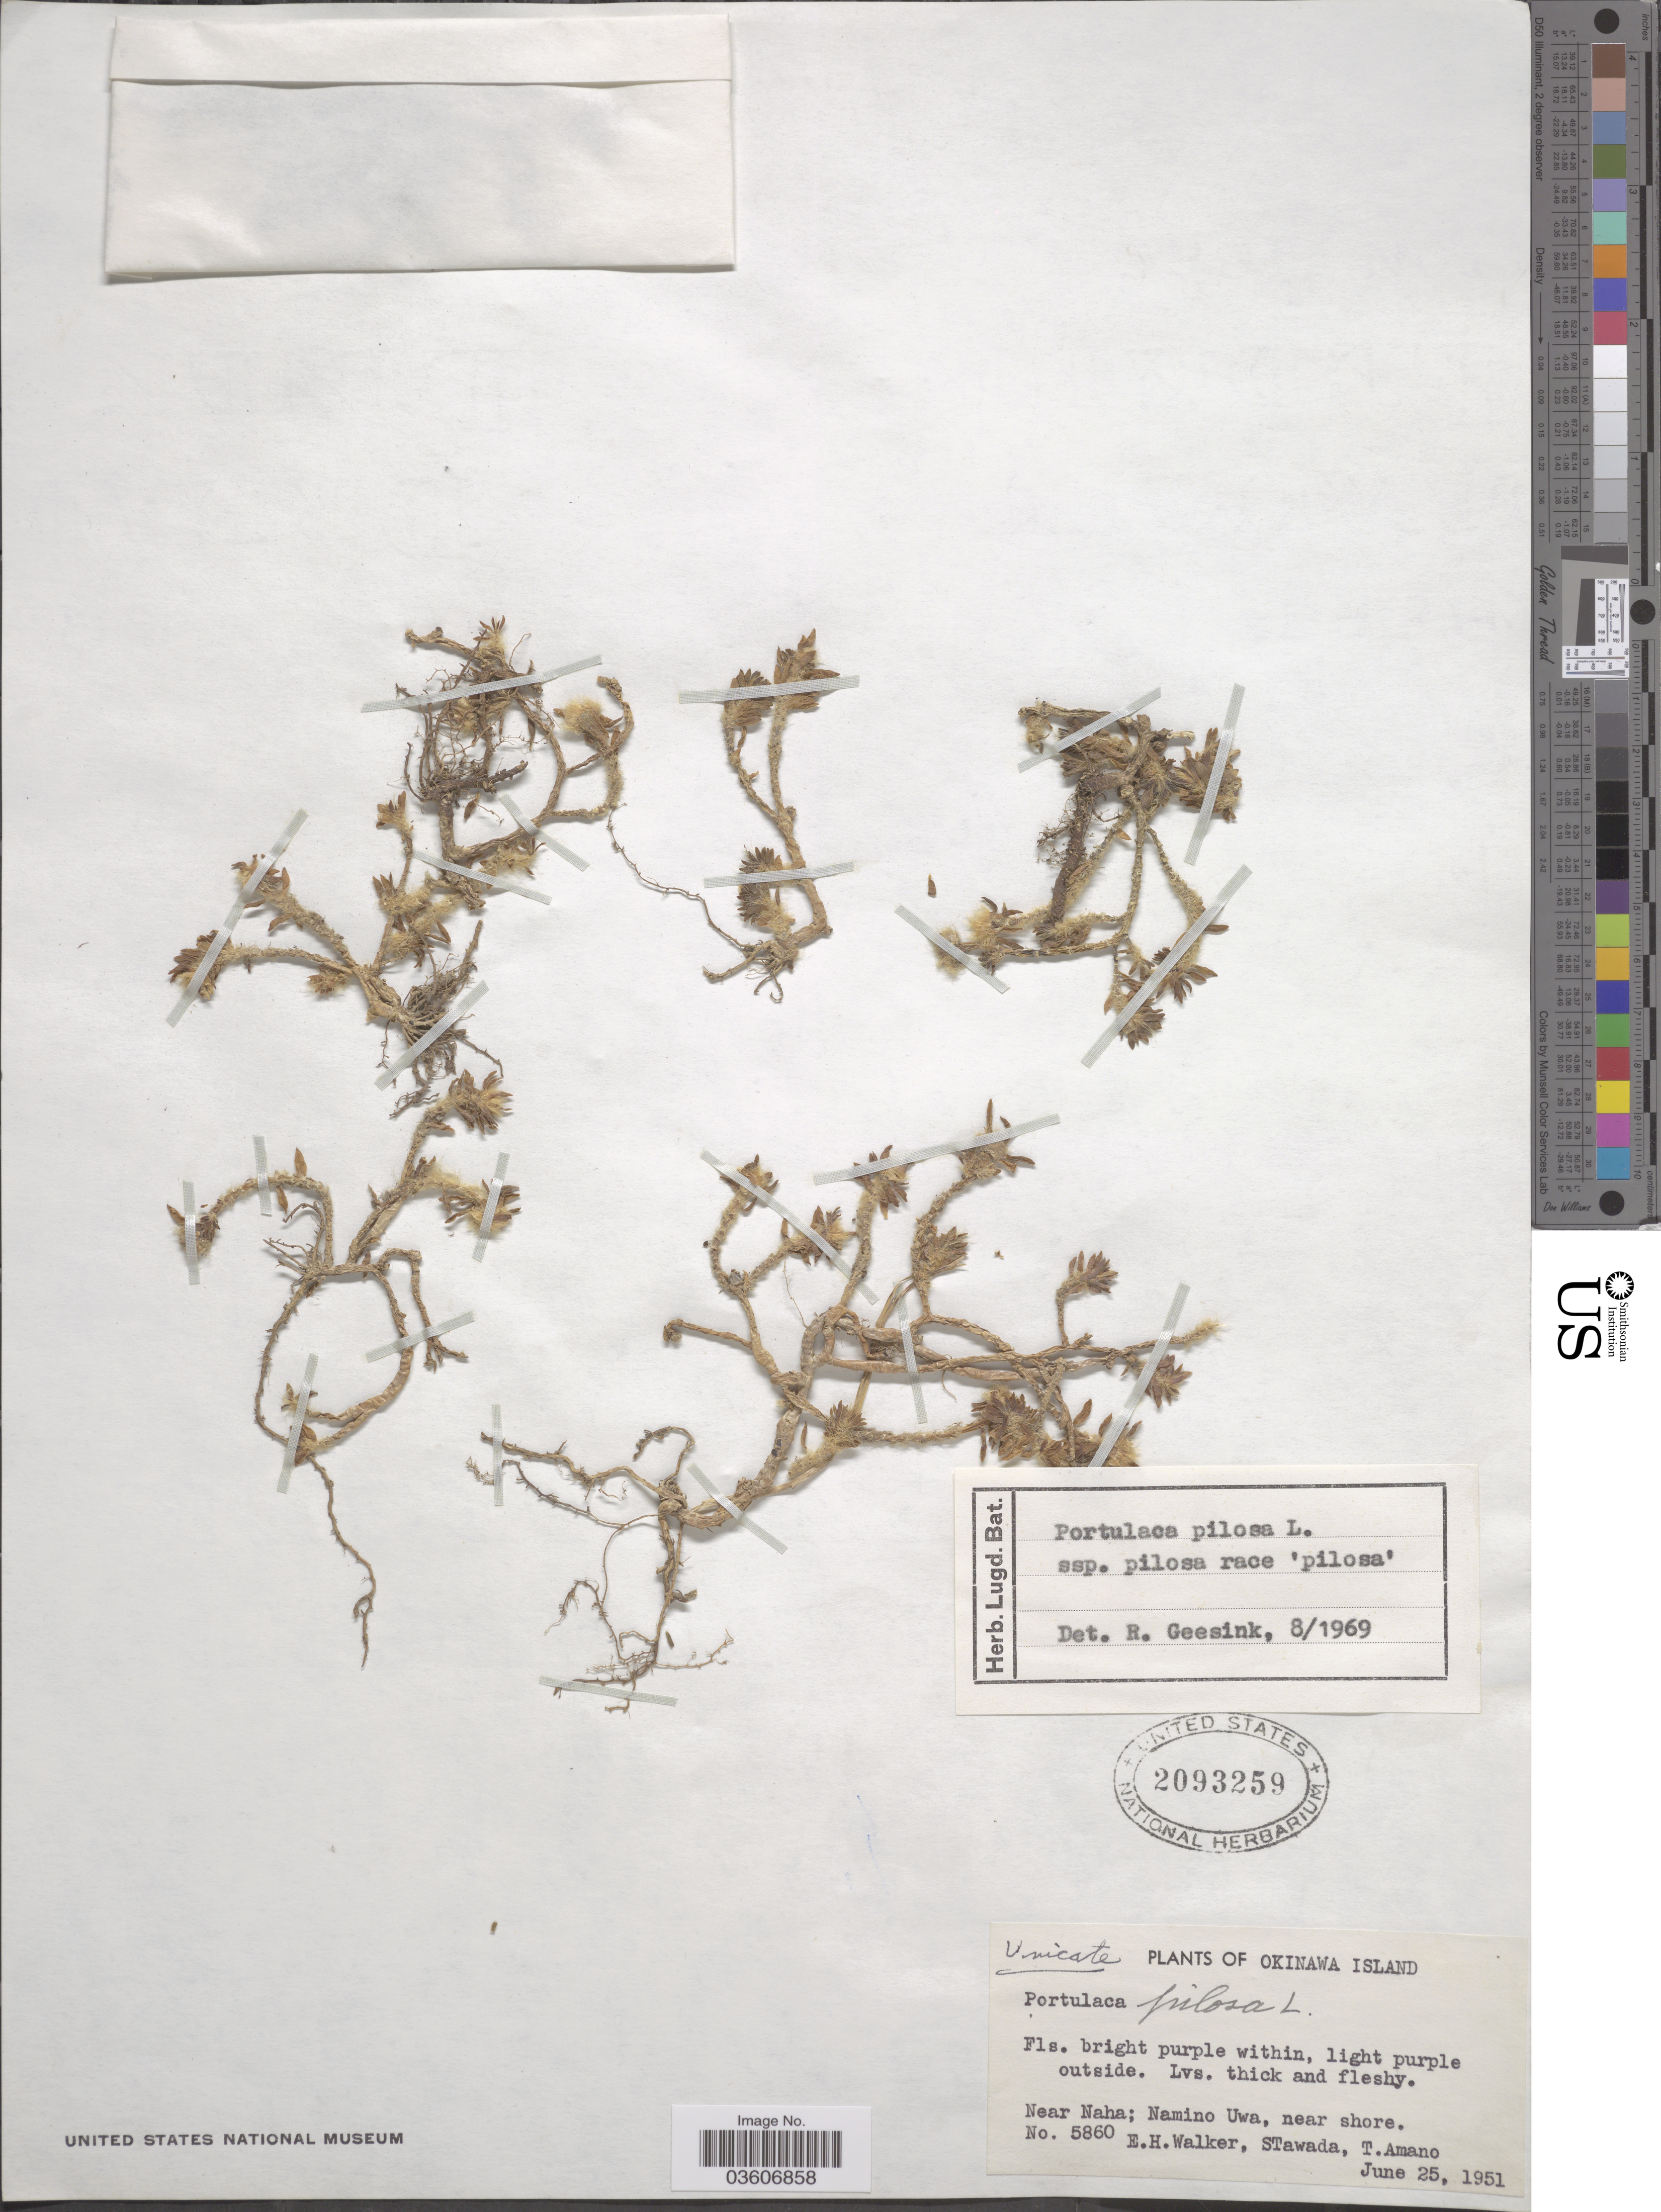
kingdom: Plantae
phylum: Tracheophyta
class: Magnoliopsida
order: Caryophyllales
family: Portulacaceae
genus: Portulaca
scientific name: Portulaca pilosa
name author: L.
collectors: E. H. Walker, S. Tawada & T. Amano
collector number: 5860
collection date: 1951-06-25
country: Japan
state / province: Okinawa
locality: Okinawa Island. Near Naha; Namino Uwa, near shore.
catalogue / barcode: US 2093259